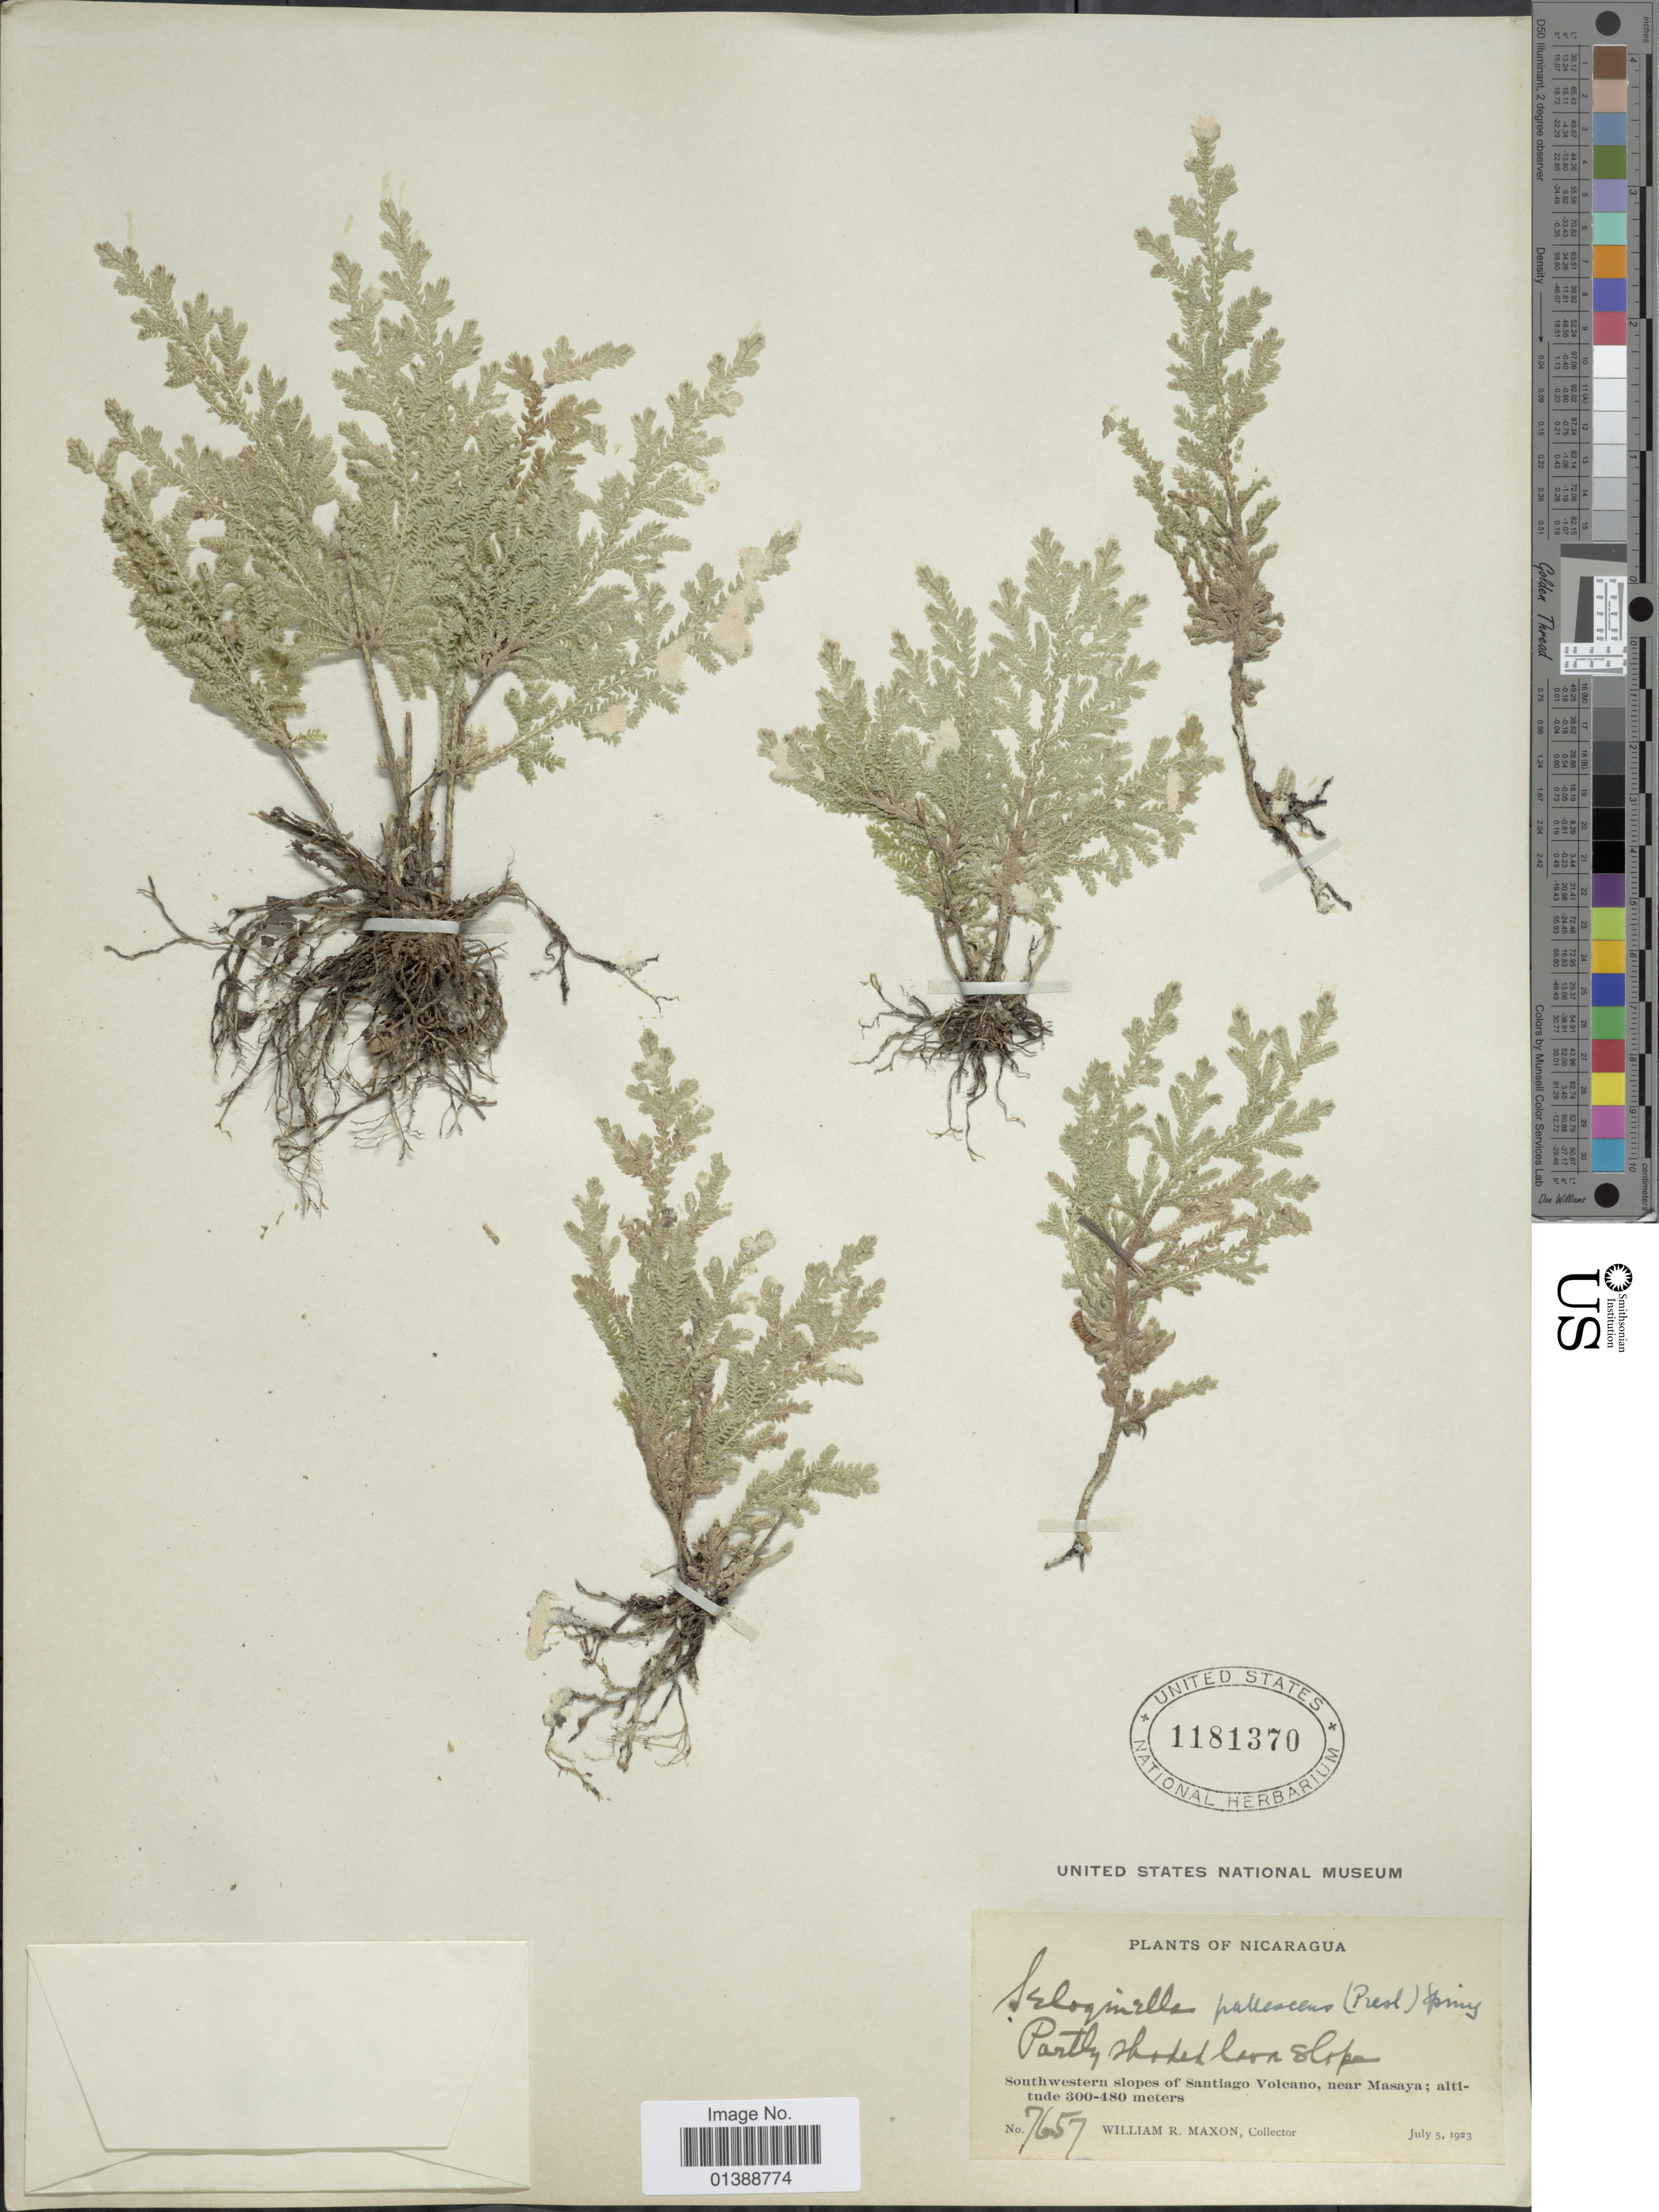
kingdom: Plantae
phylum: Tracheophyta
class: Lycopodiopsida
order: Selaginellales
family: Selaginellaceae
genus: Selaginella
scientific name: Selaginella pallescens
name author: (C. Presl) Spring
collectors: W. R. Maxon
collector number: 7657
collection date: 1923-07-05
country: Nicaragua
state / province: Masaya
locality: Southwestern slopes of Santiago Volcano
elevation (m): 300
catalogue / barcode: US 1181370